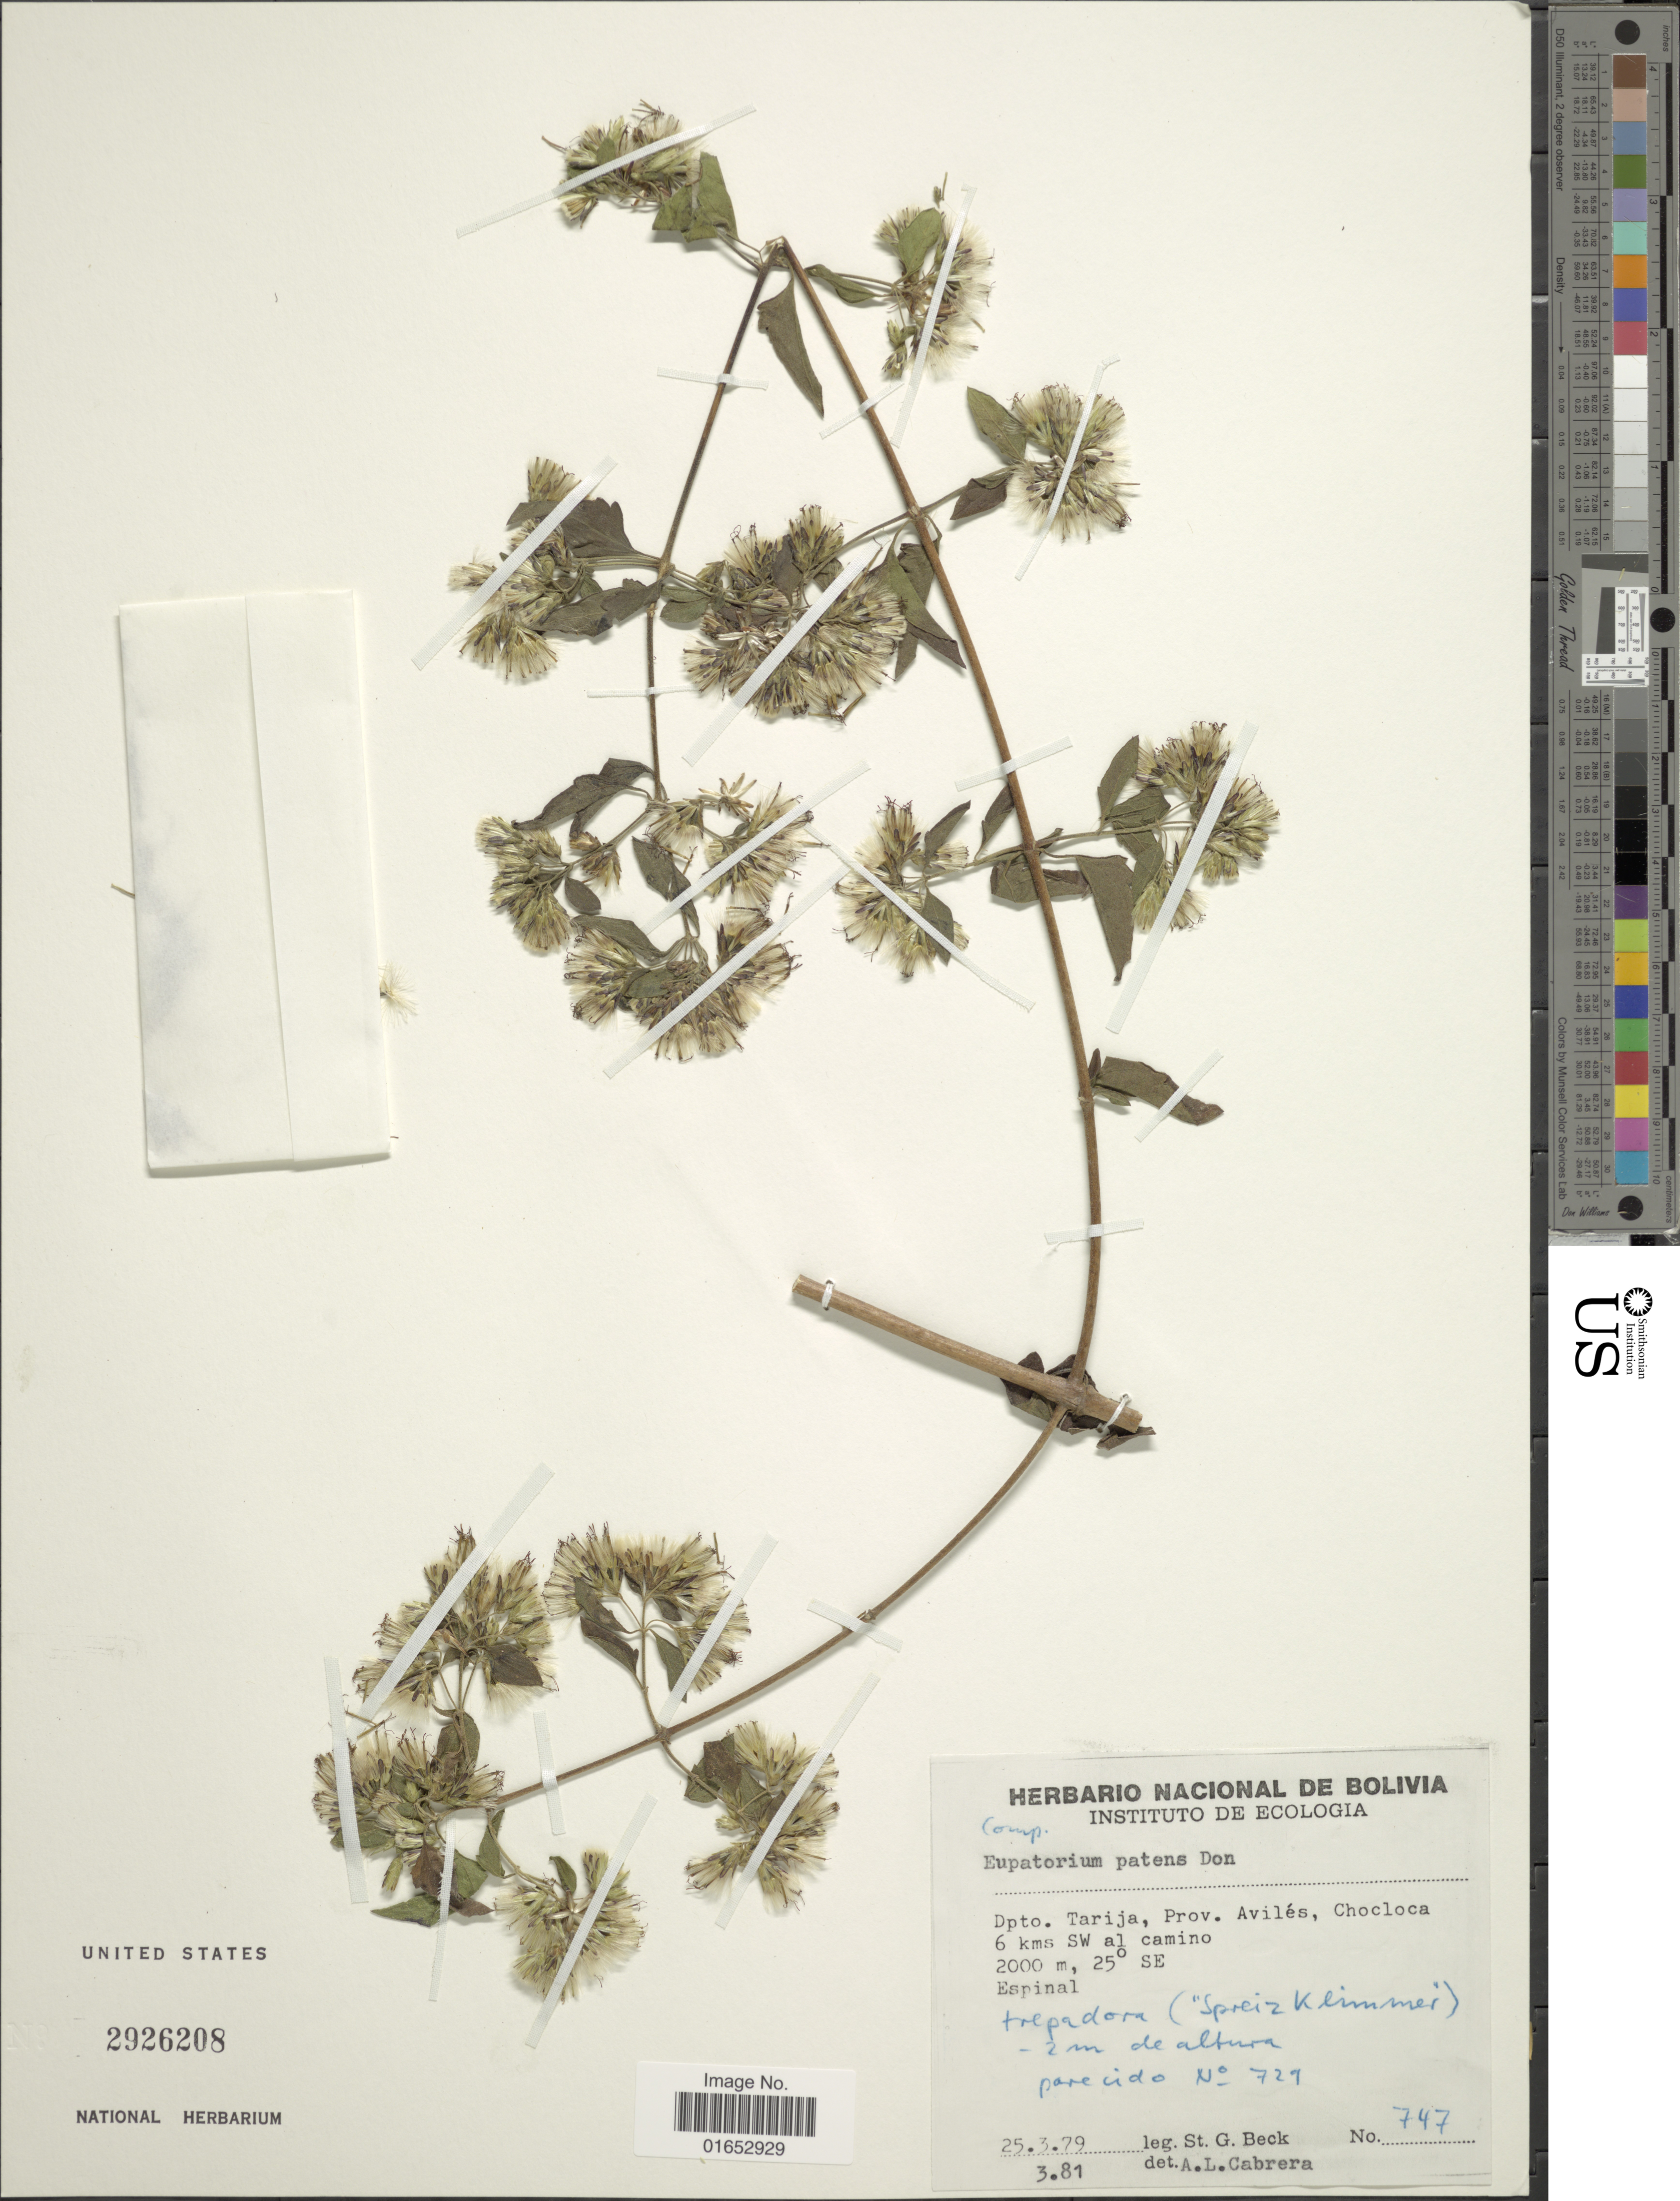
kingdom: Plantae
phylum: Tracheophyta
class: Magnoliopsida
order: Asterales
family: Asteraceae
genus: Austrobrickellia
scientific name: Austrobrickellia patens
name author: (D. Don ex Hook. & Arn.) R.M. King & H. Rob.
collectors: S. G. Beck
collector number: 747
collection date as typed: Transcribed d/m/y: 25/3/79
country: Bolivia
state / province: Tarija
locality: Prov. Avilés, Chocloca 6 kms SW al camino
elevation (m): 2000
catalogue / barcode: US 2926208